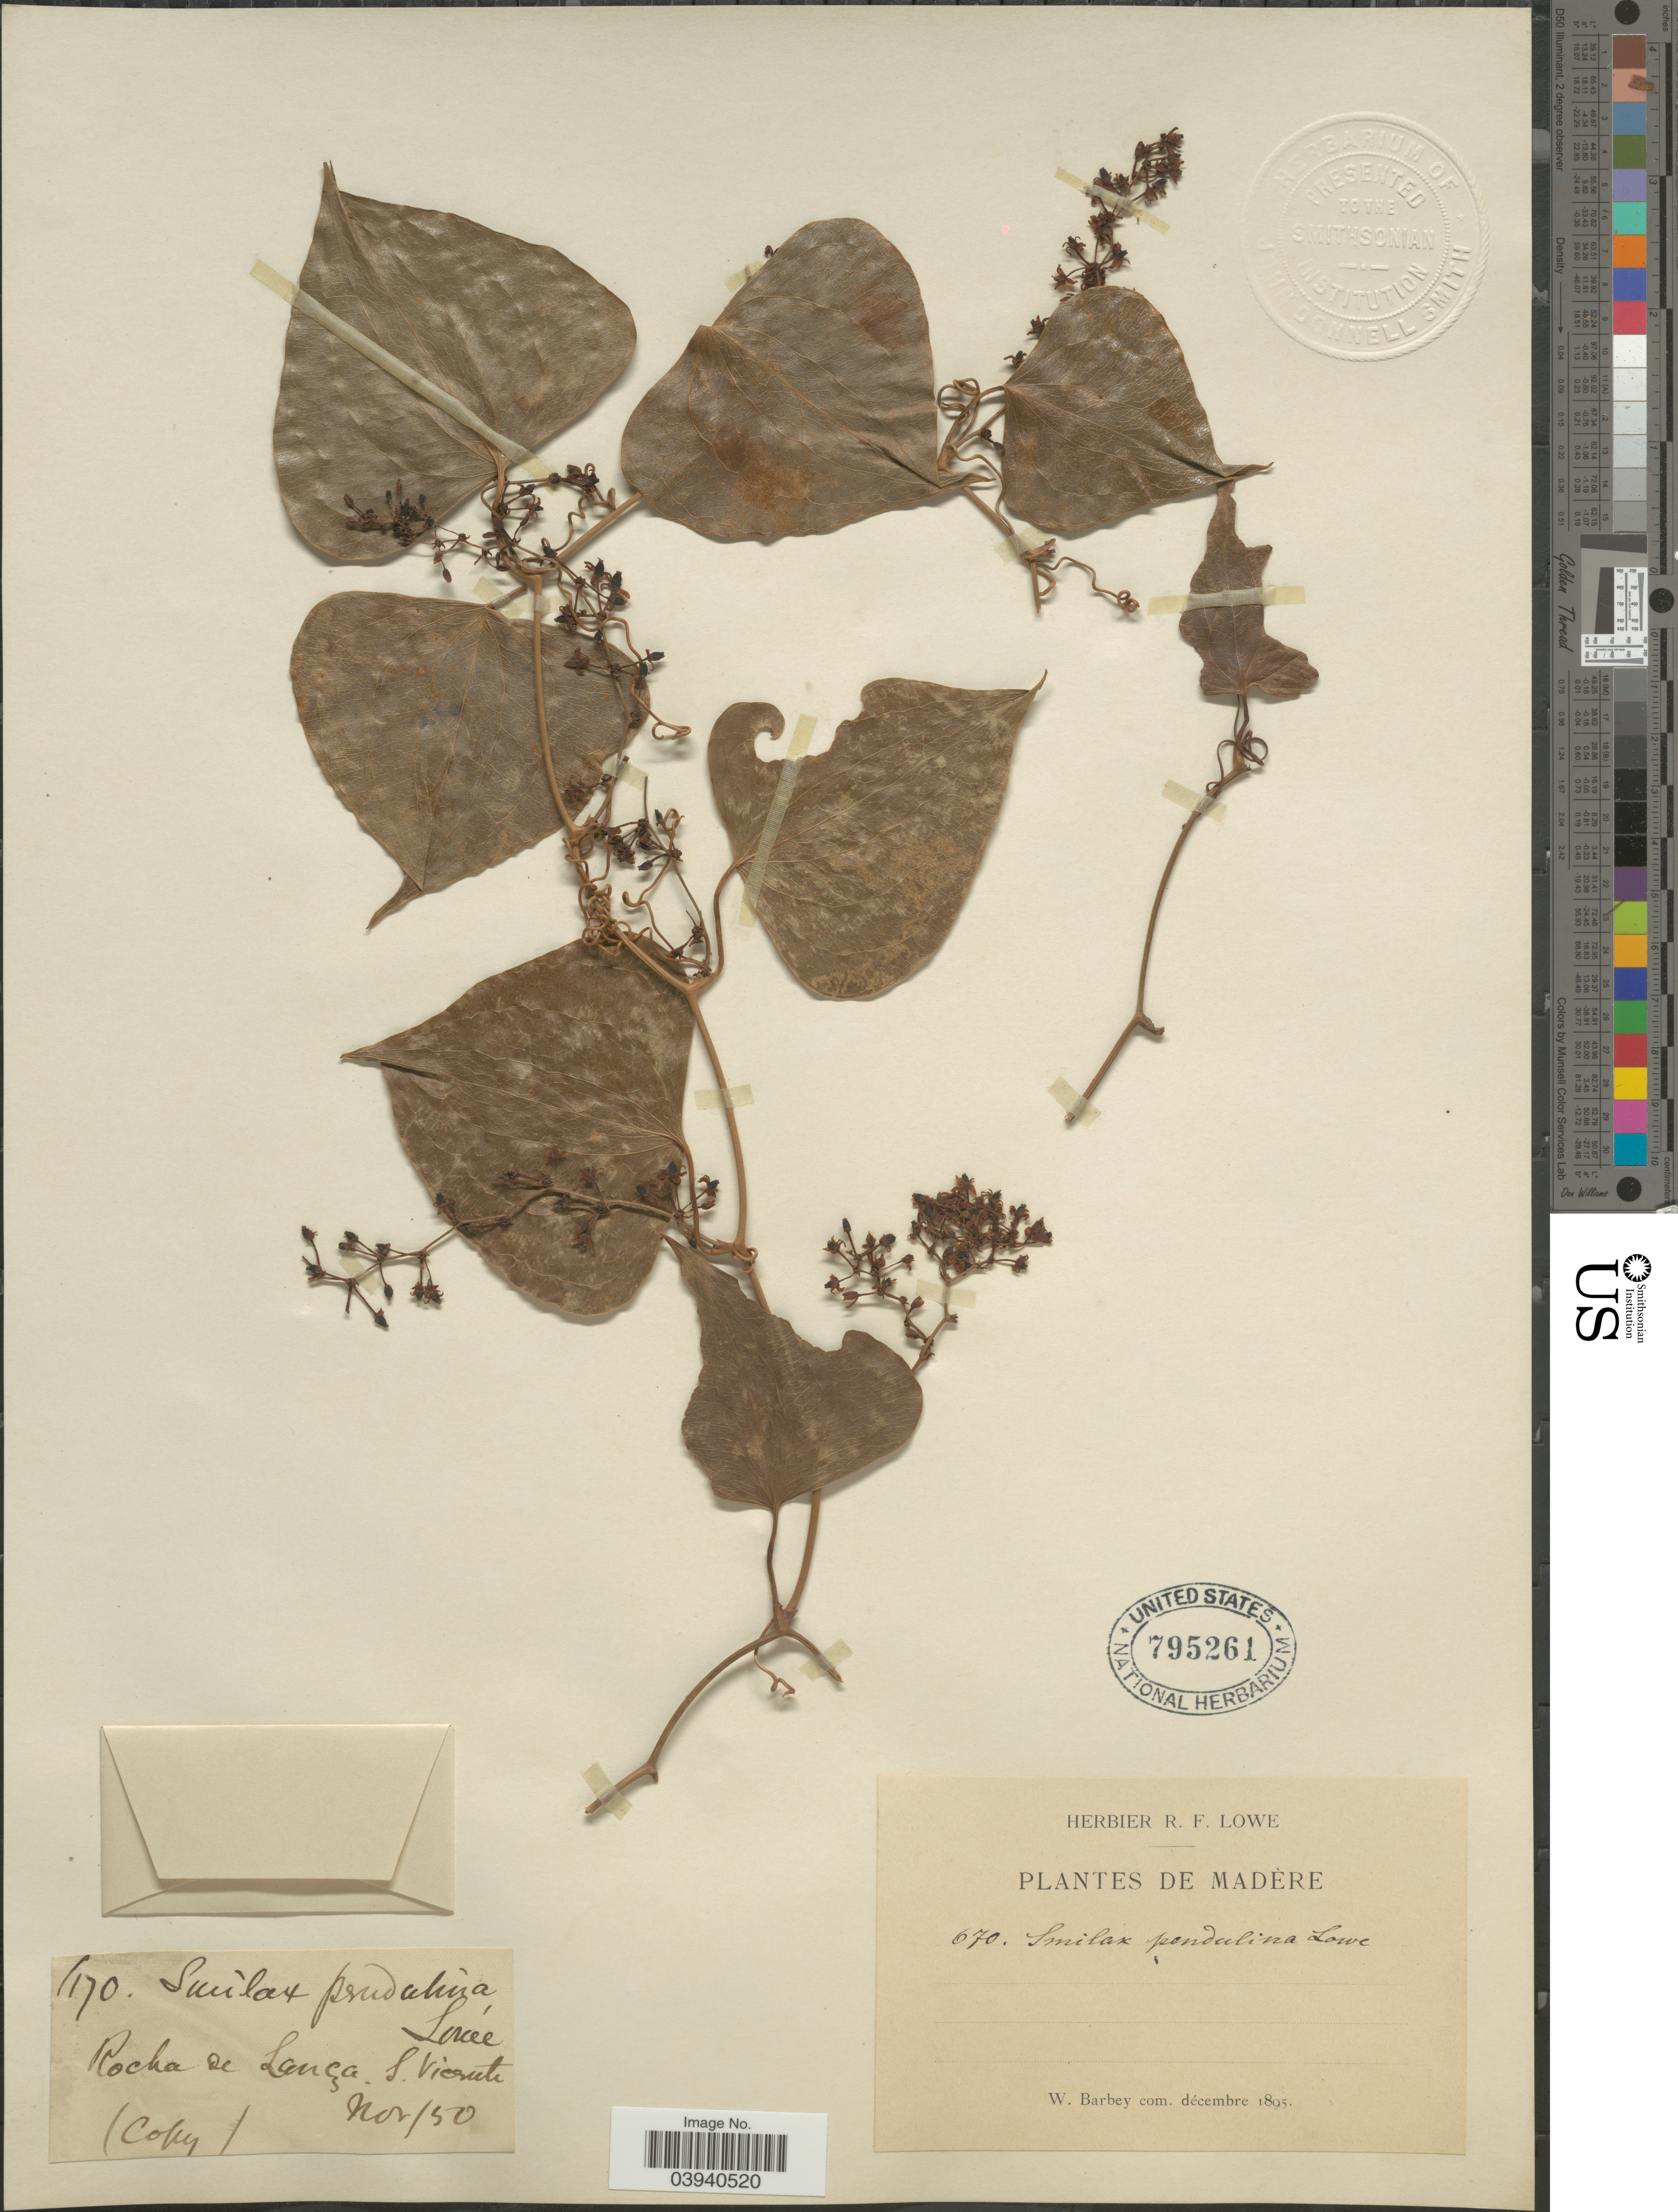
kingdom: Plantae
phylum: Tracheophyta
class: Liliopsida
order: Liliales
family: Smilacaceae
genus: Smilax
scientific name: Smilax pendulina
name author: Lowe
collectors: ex herb. R. F. Lowe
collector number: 670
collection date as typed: Transcribed d/m/y: /11/50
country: Portugal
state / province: Madeira (Aut. Reg.)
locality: Rocha de Lança. S. Viesuti [interpreted]. Madère.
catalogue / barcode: US 795261